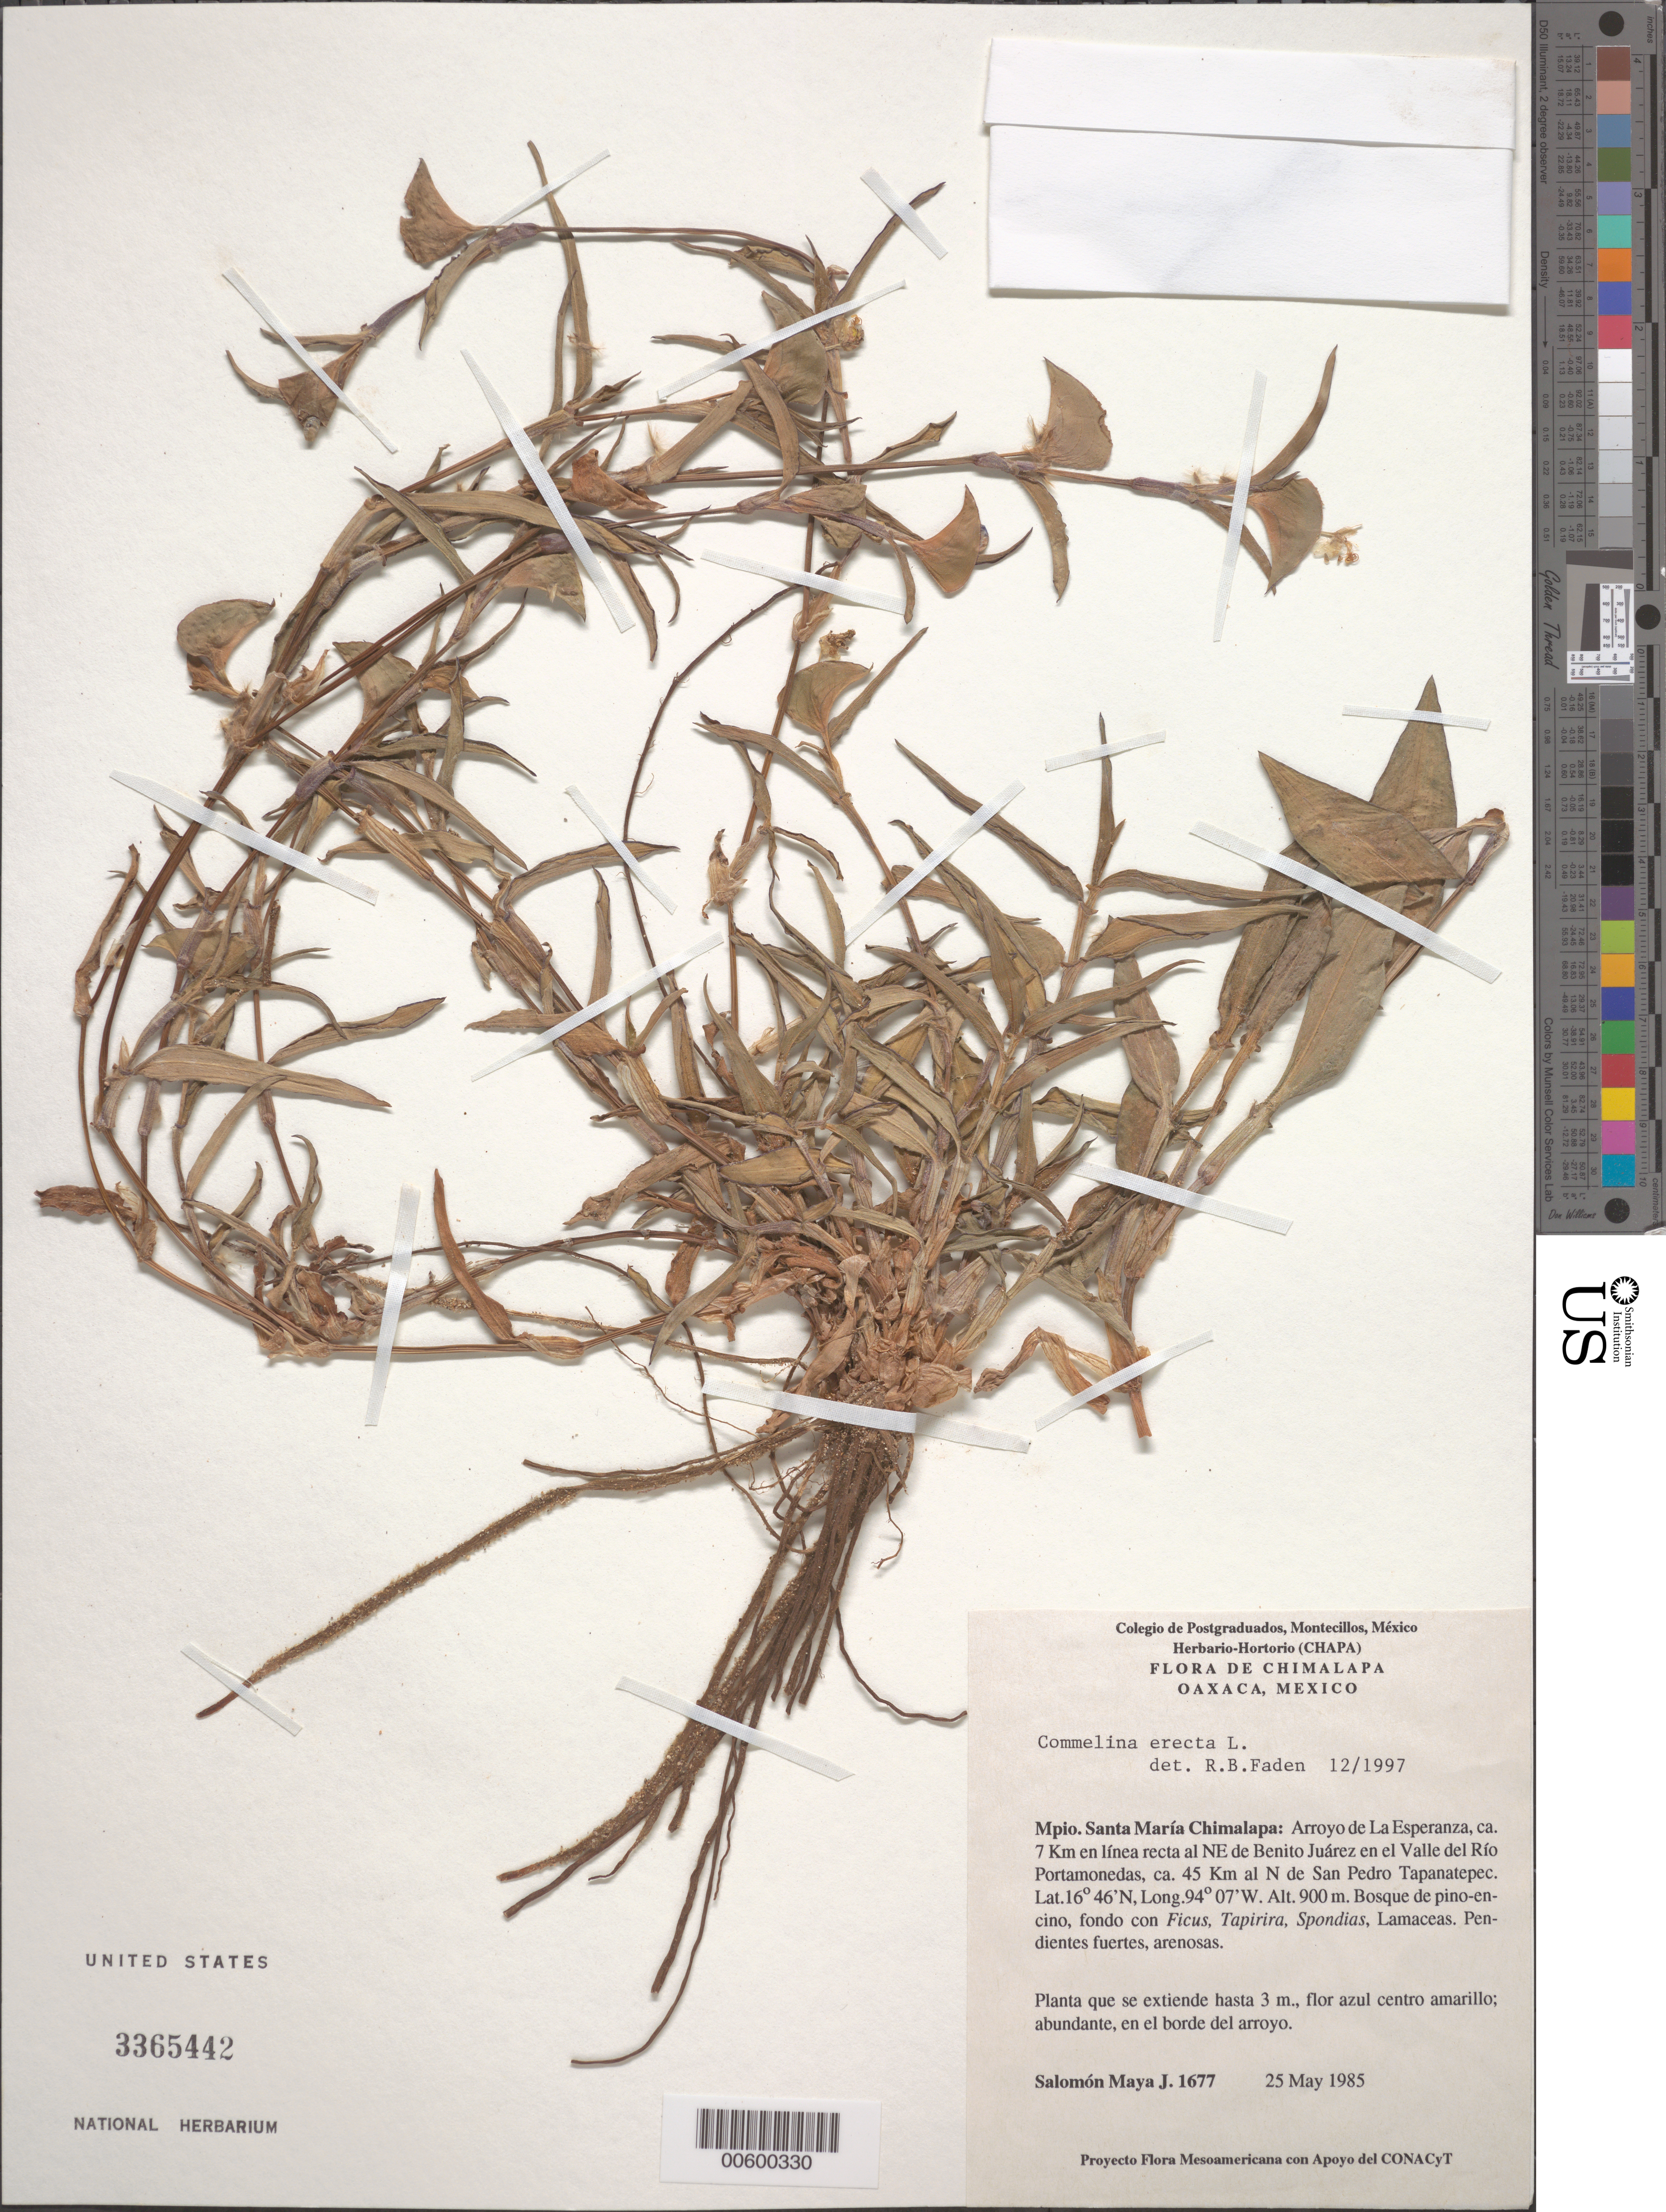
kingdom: Plantae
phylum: Tracheophyta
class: Liliopsida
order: Commelinales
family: Commelinaceae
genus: Commelina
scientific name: Commelina erecta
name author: L.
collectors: S. Maya J.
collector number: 1677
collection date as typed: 25 May 1985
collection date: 1985-05-25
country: Mexico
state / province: Oaxaca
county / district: Santa Maria Chimalapa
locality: Sta. maria chimalapa, arroyo de la Esperanza, ne de bnito juarez and valle del rio portamonedas, N of san pedro tapanatepec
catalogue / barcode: US 3365442